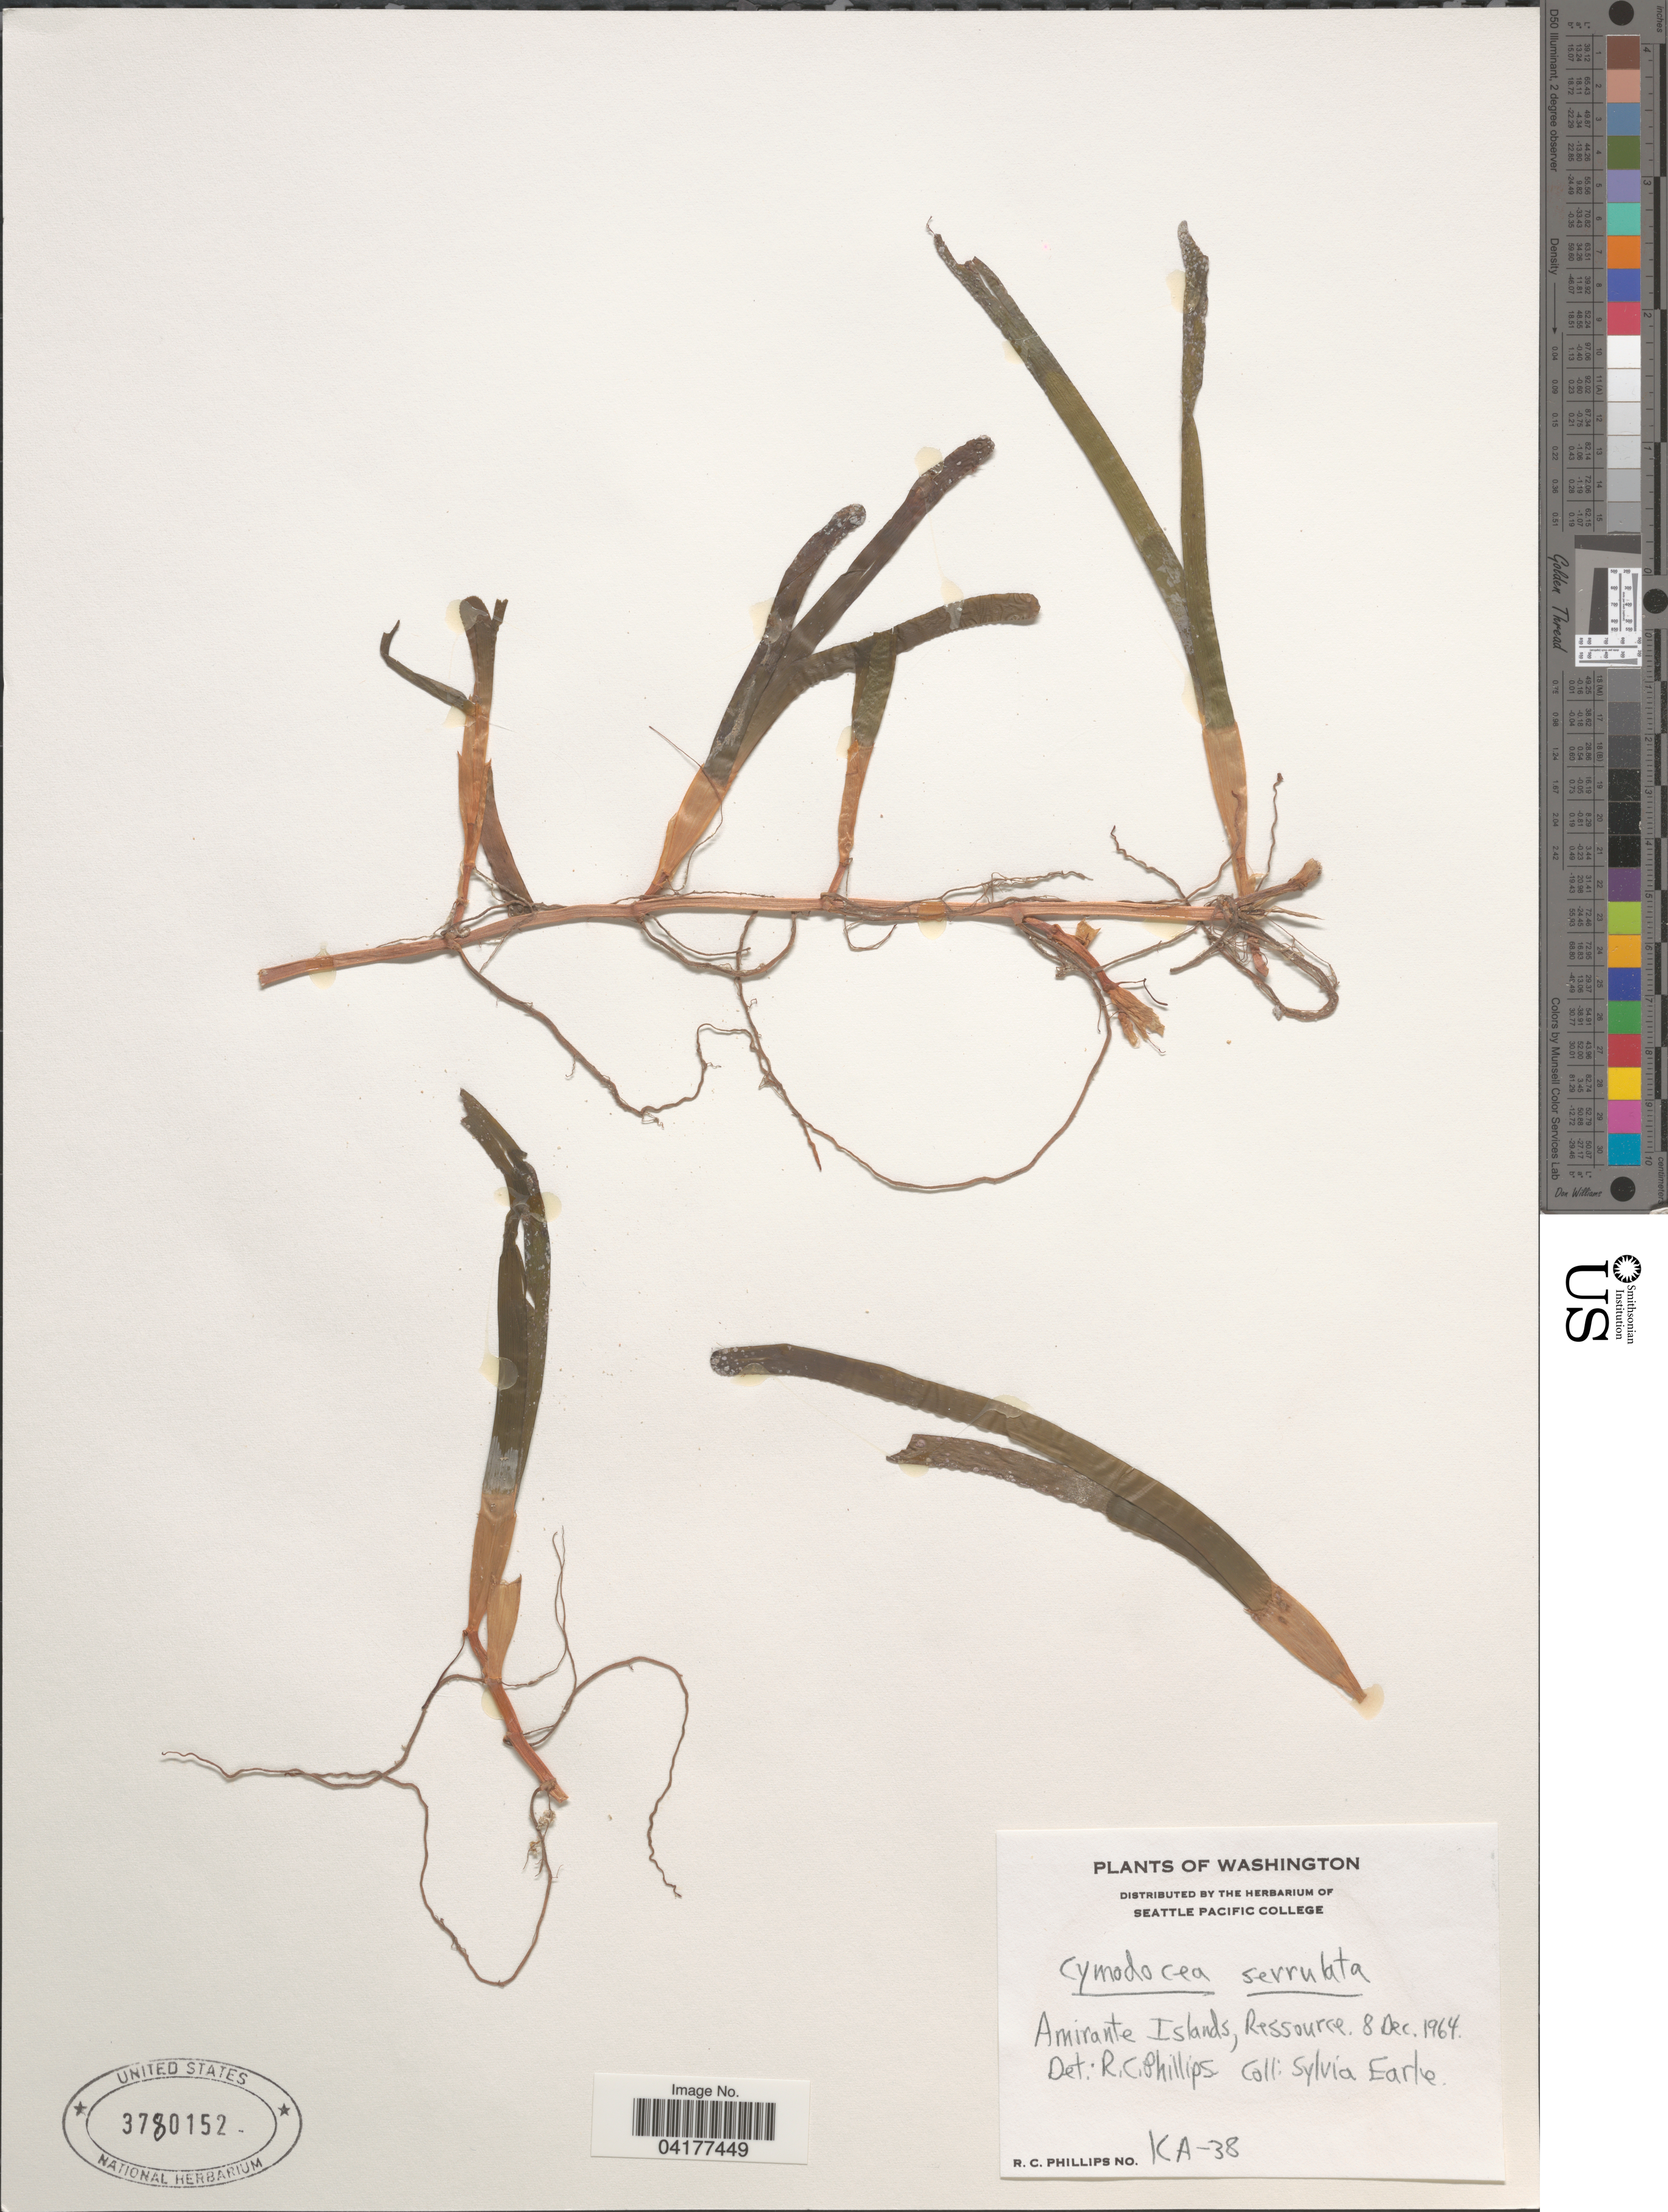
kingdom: Plantae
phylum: Tracheophyta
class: Liliopsida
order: Alismatales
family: Cymodoceaceae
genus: Cymodocea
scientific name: Cymodocea serrulata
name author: (R. Br.) Magnus & Ashers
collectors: S. A. Earle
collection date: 1964-12-08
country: Seychelles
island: Ressource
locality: Amirante Islands, Ressource.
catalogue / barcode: US 3780152